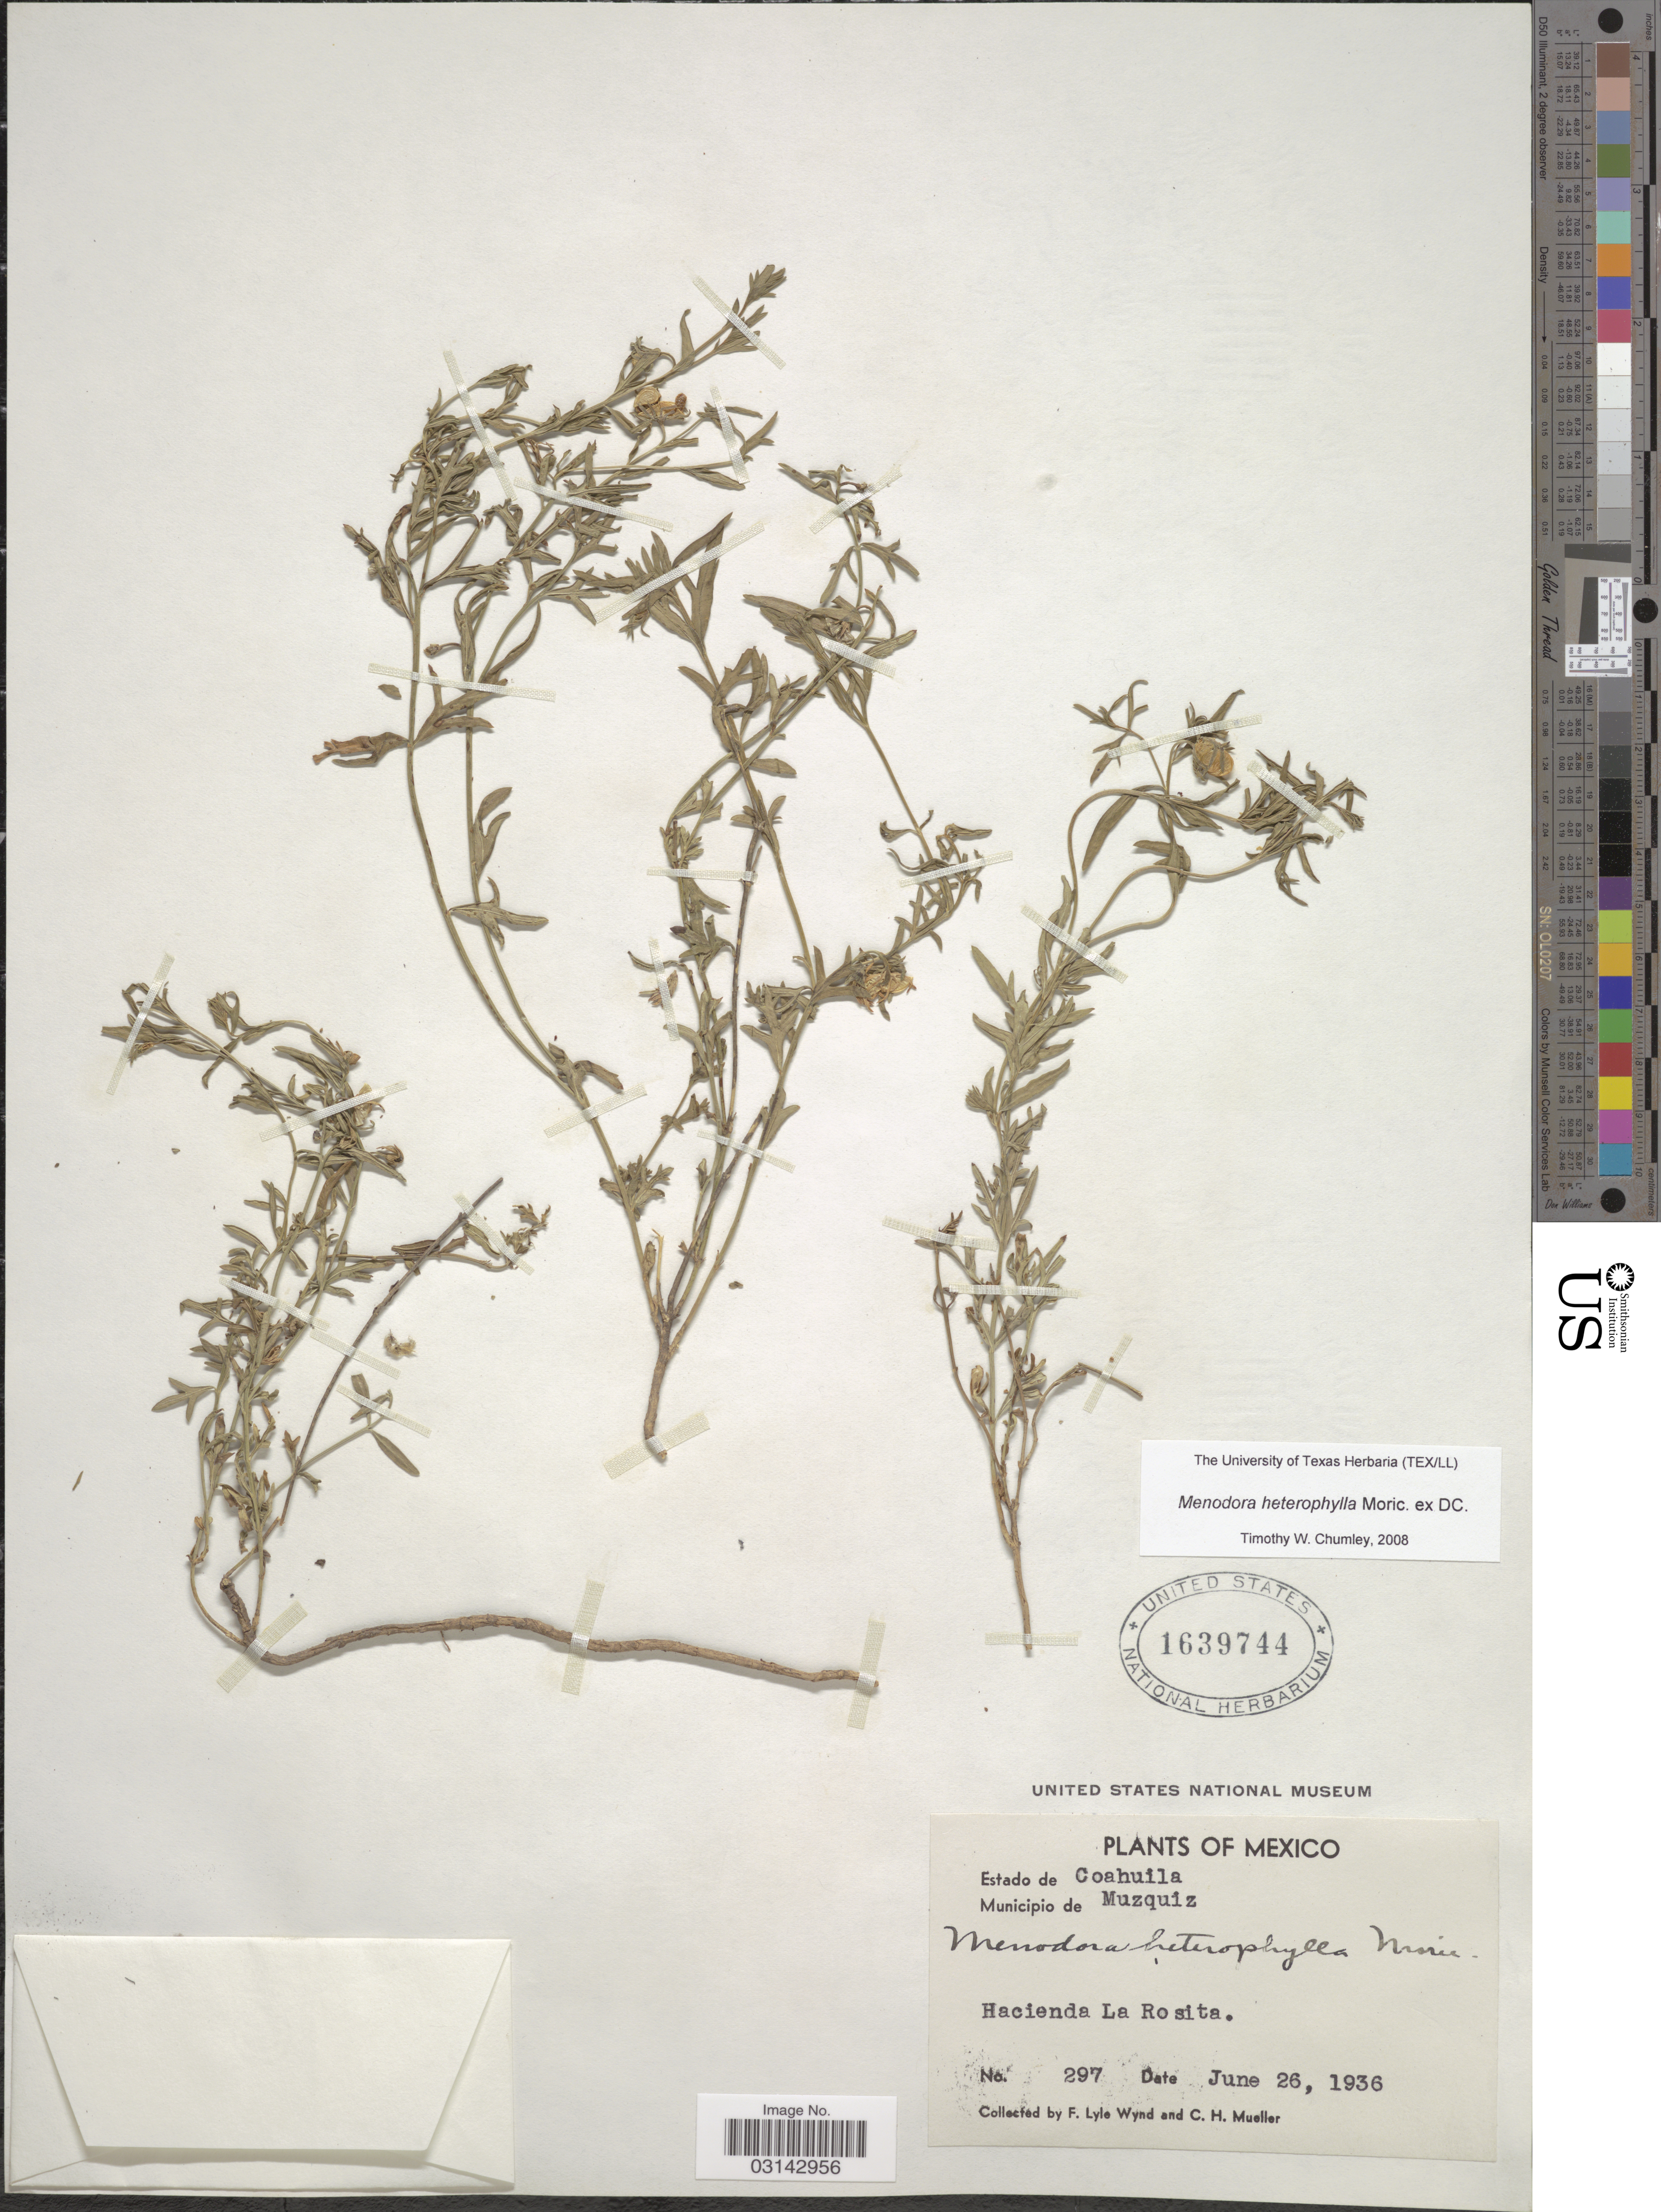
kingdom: Plantae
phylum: Tracheophyta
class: Magnoliopsida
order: Lamiales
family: Oleaceae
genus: Menodora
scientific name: Menodora heterophylla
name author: Moric. ex A. DC.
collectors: F. L. Wynd & C. H. Mueller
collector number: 297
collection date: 1936-06-26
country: Mexico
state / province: Coahuila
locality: Municipio de Muzquiz. Hacienda La Rosita.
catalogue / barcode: US 1639744